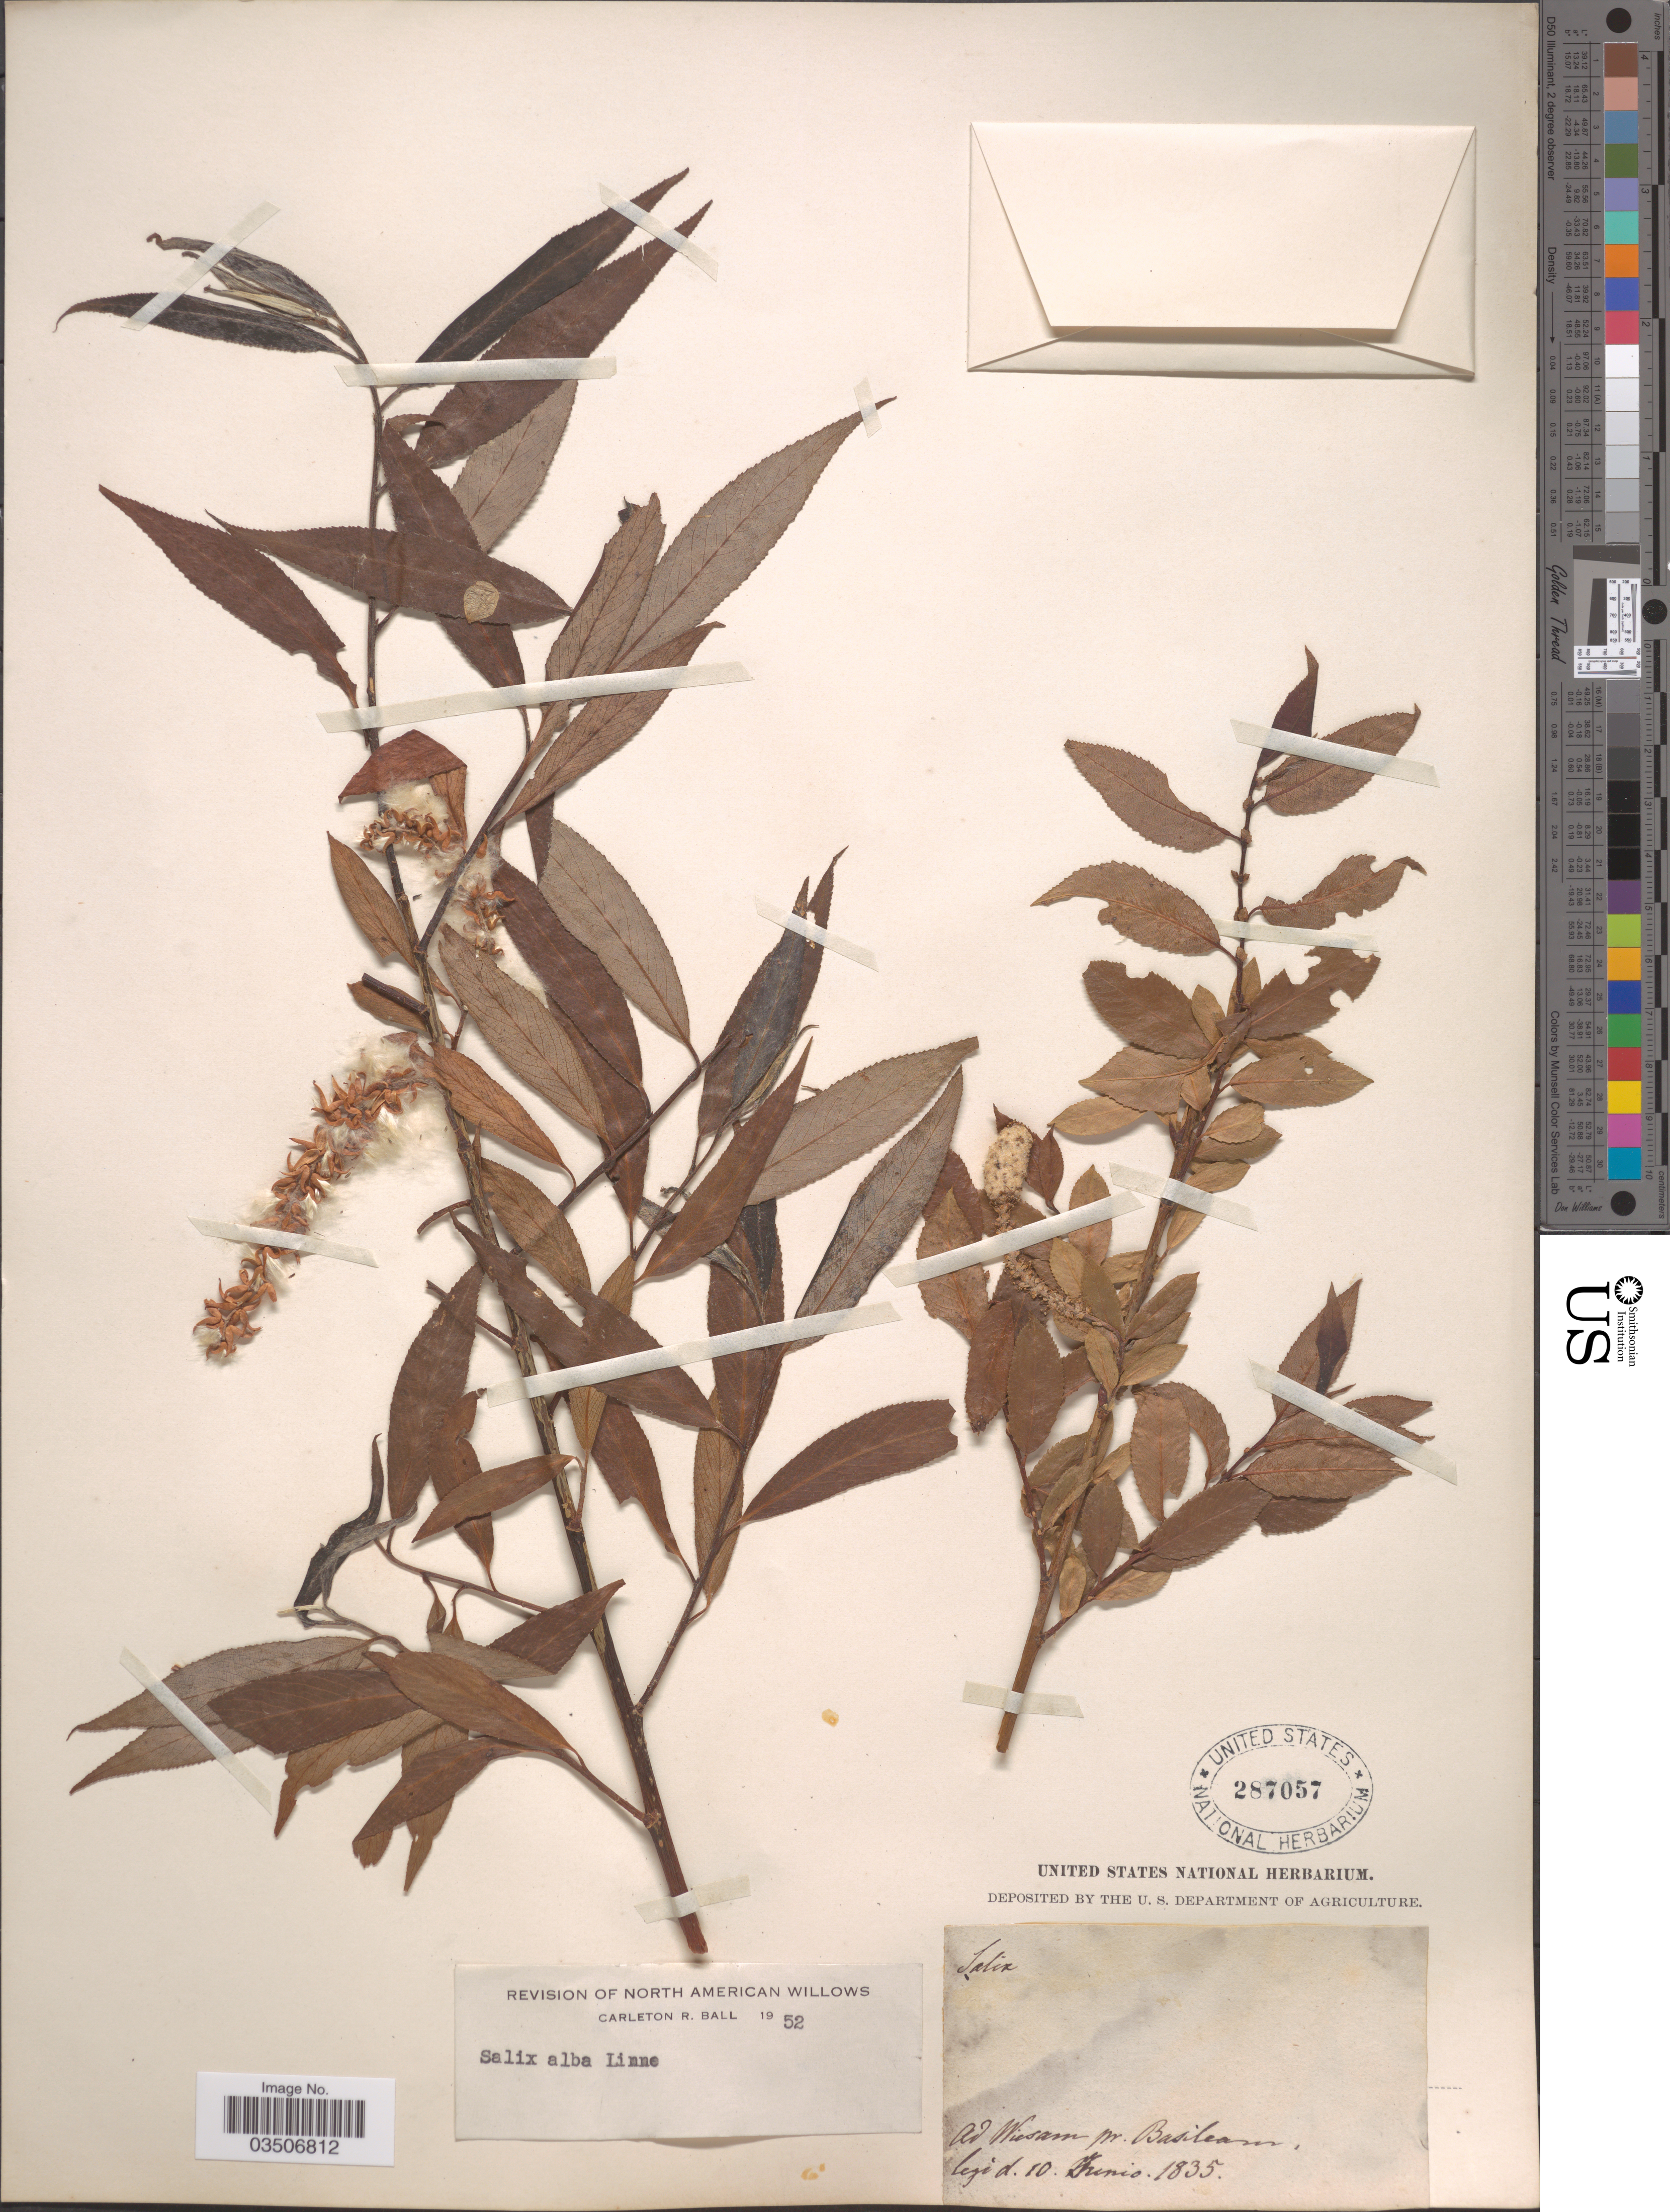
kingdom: Plantae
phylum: Tracheophyta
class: Magnoliopsida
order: Malpighiales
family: Salicaceae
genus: Salix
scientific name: Salix alba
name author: L.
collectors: ex herb. United States National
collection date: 1835-06-10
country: Switzerland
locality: Ad Wiesam M. Basileam.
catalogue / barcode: US 287057